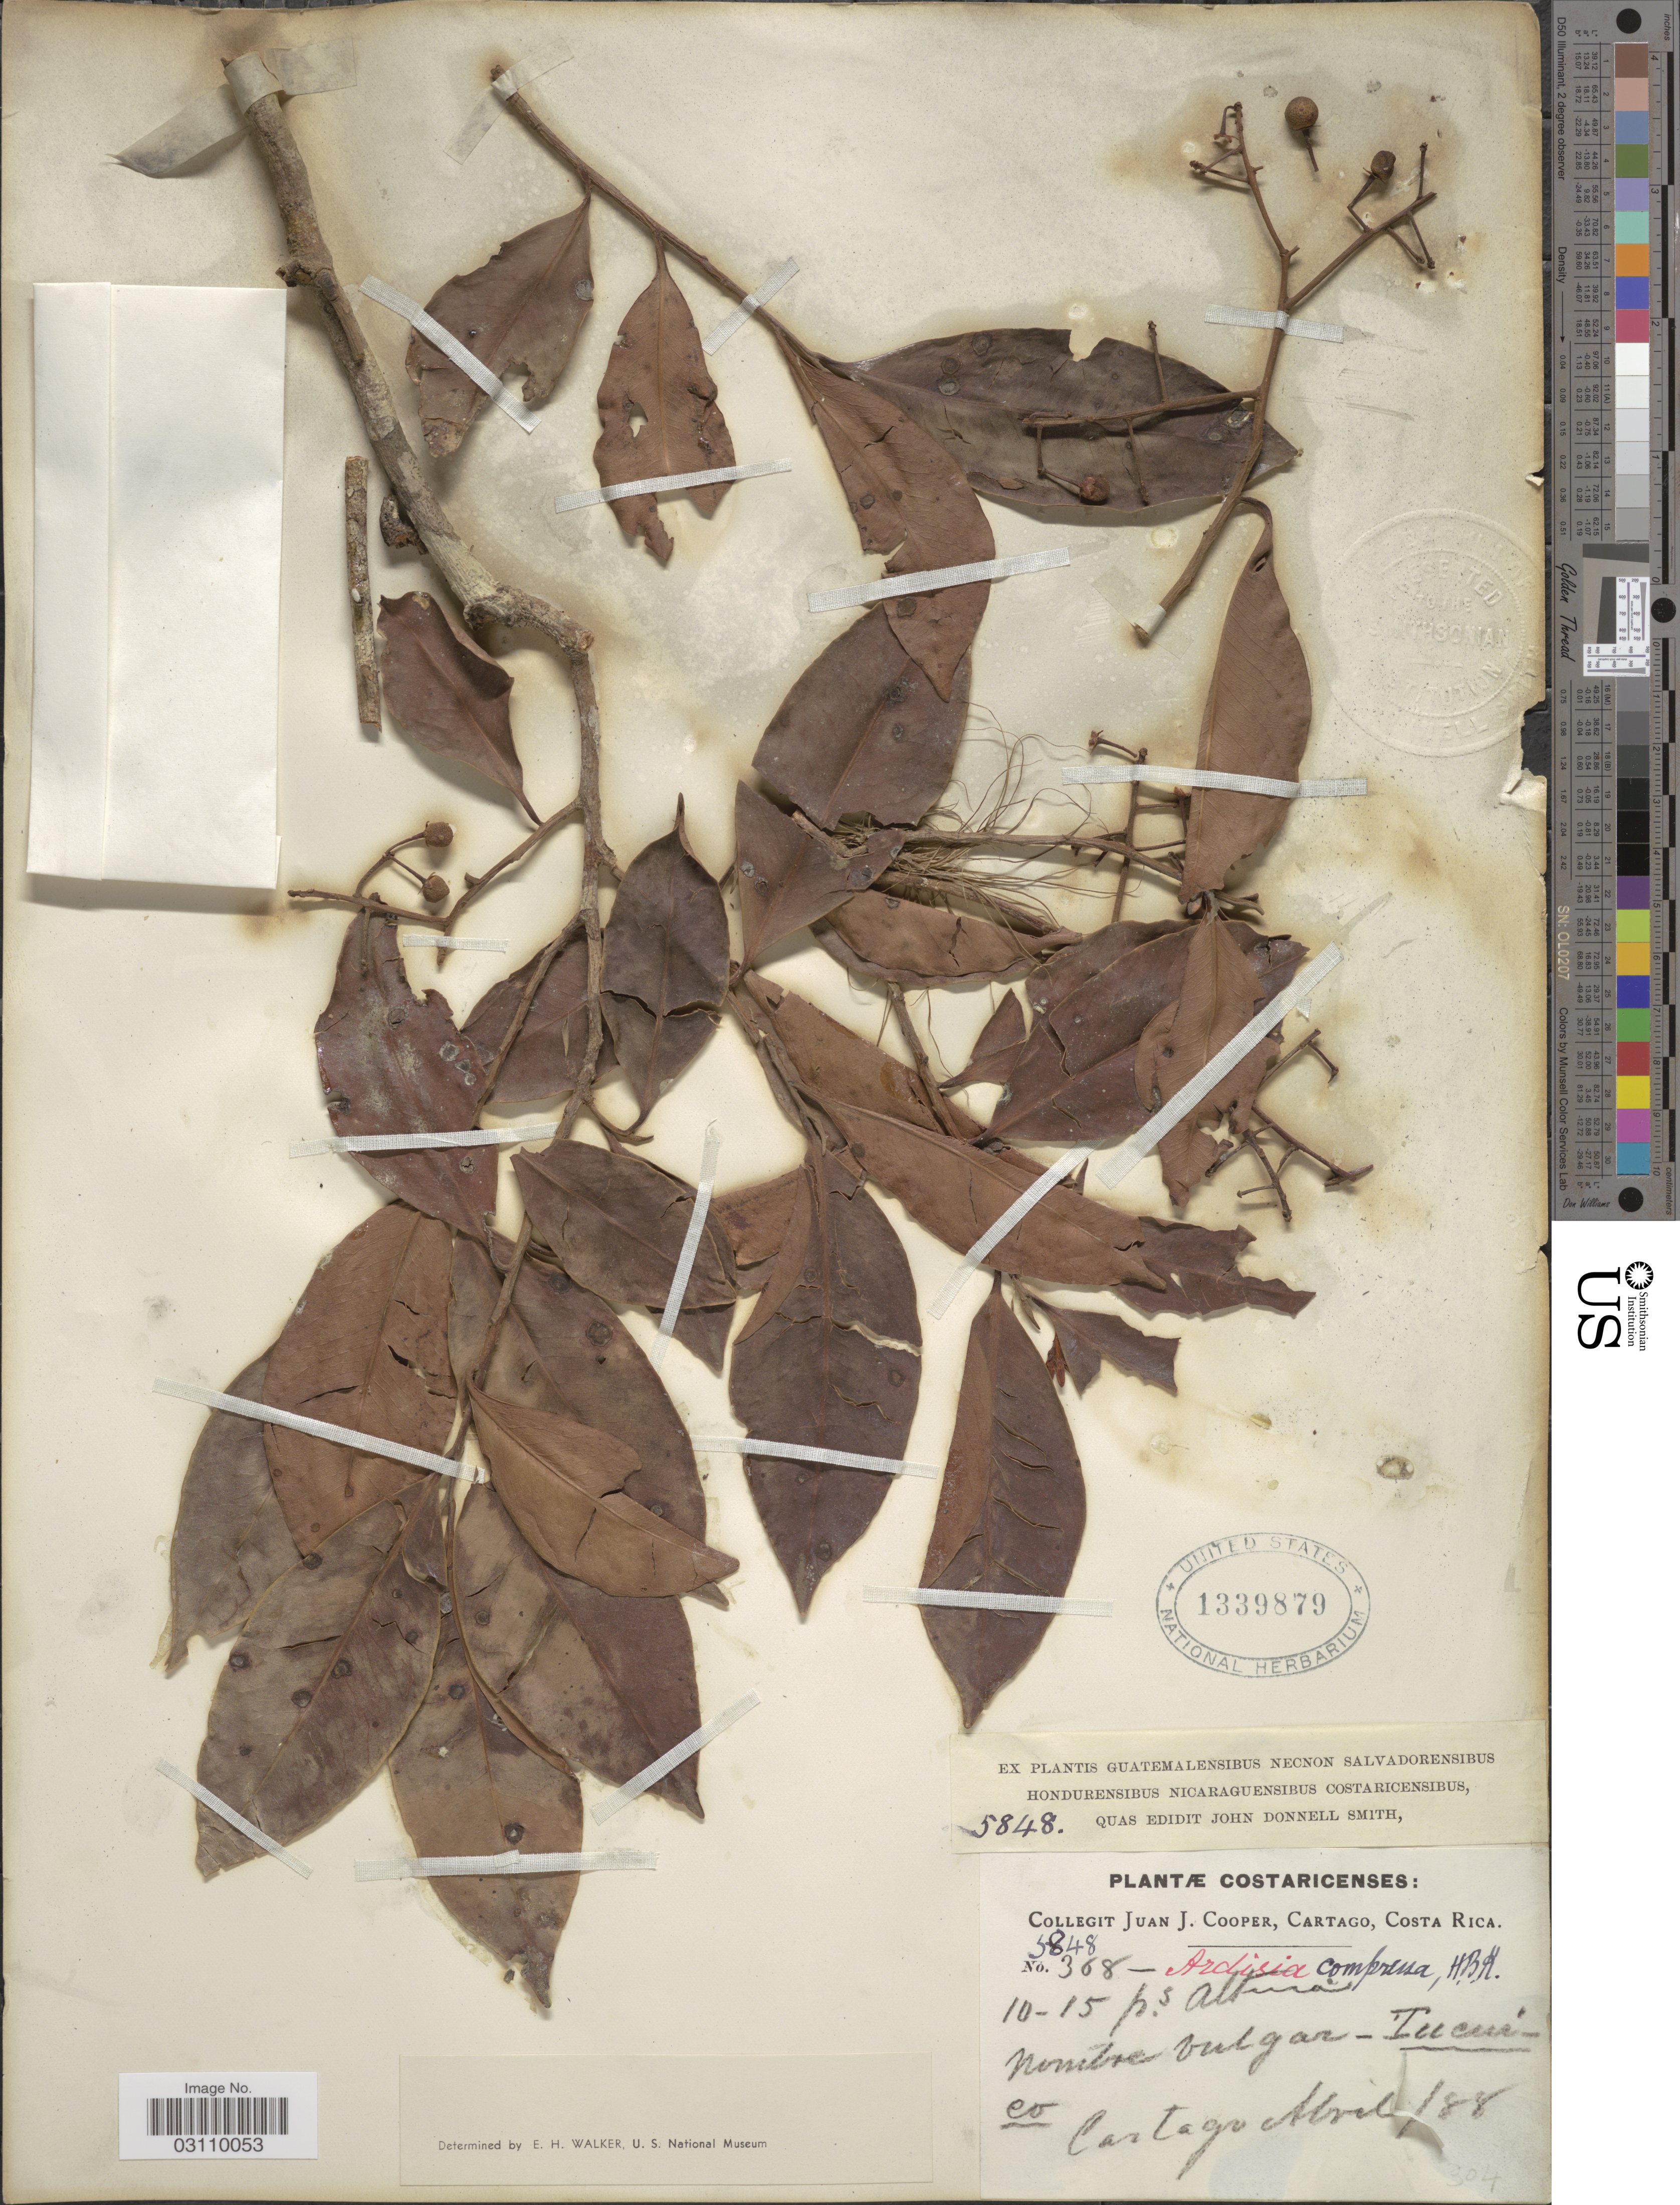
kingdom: Plantae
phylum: Tracheophyta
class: Magnoliopsida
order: Ericales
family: Primulaceae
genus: Ardisia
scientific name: Ardisia compressa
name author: Kunth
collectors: J. J. Cooper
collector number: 5848/368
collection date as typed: Transcribed d/m/y: /3/88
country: Costa Rica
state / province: Cartago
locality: Cartago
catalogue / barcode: US 1339879